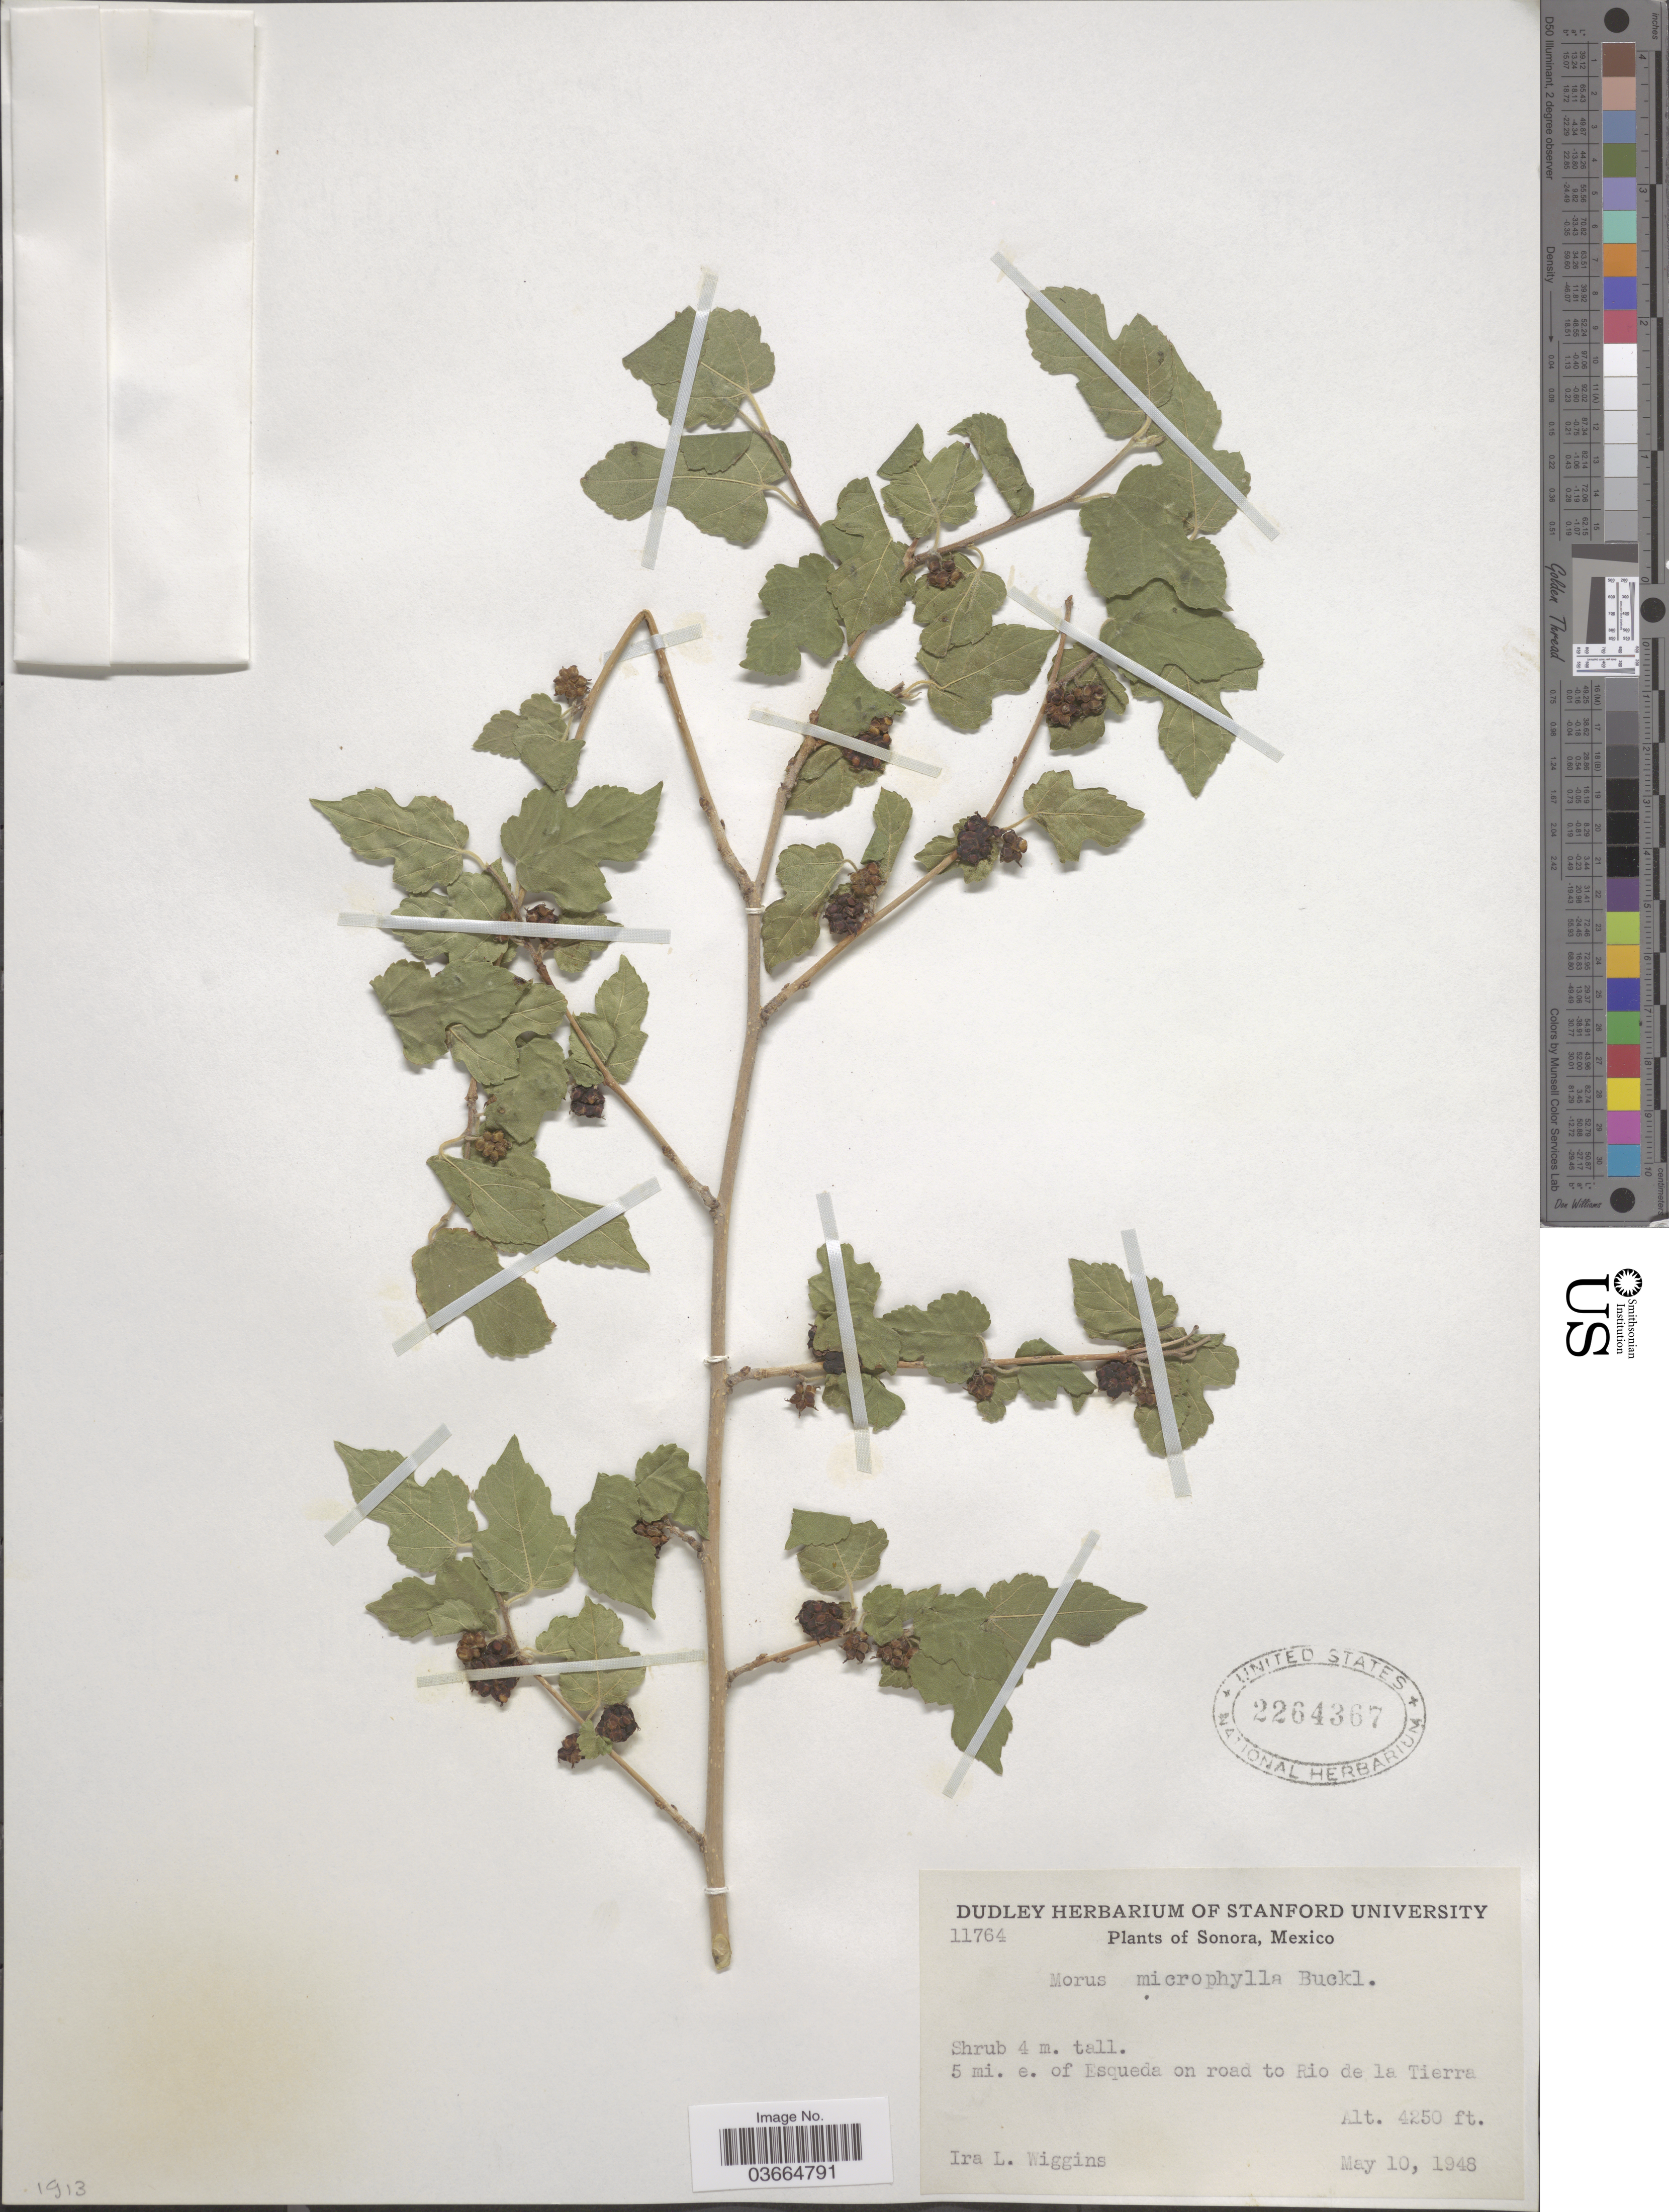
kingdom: Plantae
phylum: Tracheophyta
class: Magnoliopsida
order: Rosales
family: Moraceae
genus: Morus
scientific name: Morus microphylla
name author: Buckley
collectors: I. L. Wiggins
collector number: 11764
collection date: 1948-05-10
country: Mexico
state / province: Sonora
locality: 5 mi. e. of Esqueda on road to Rio de la Tierra.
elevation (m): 1295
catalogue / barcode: US 2264367